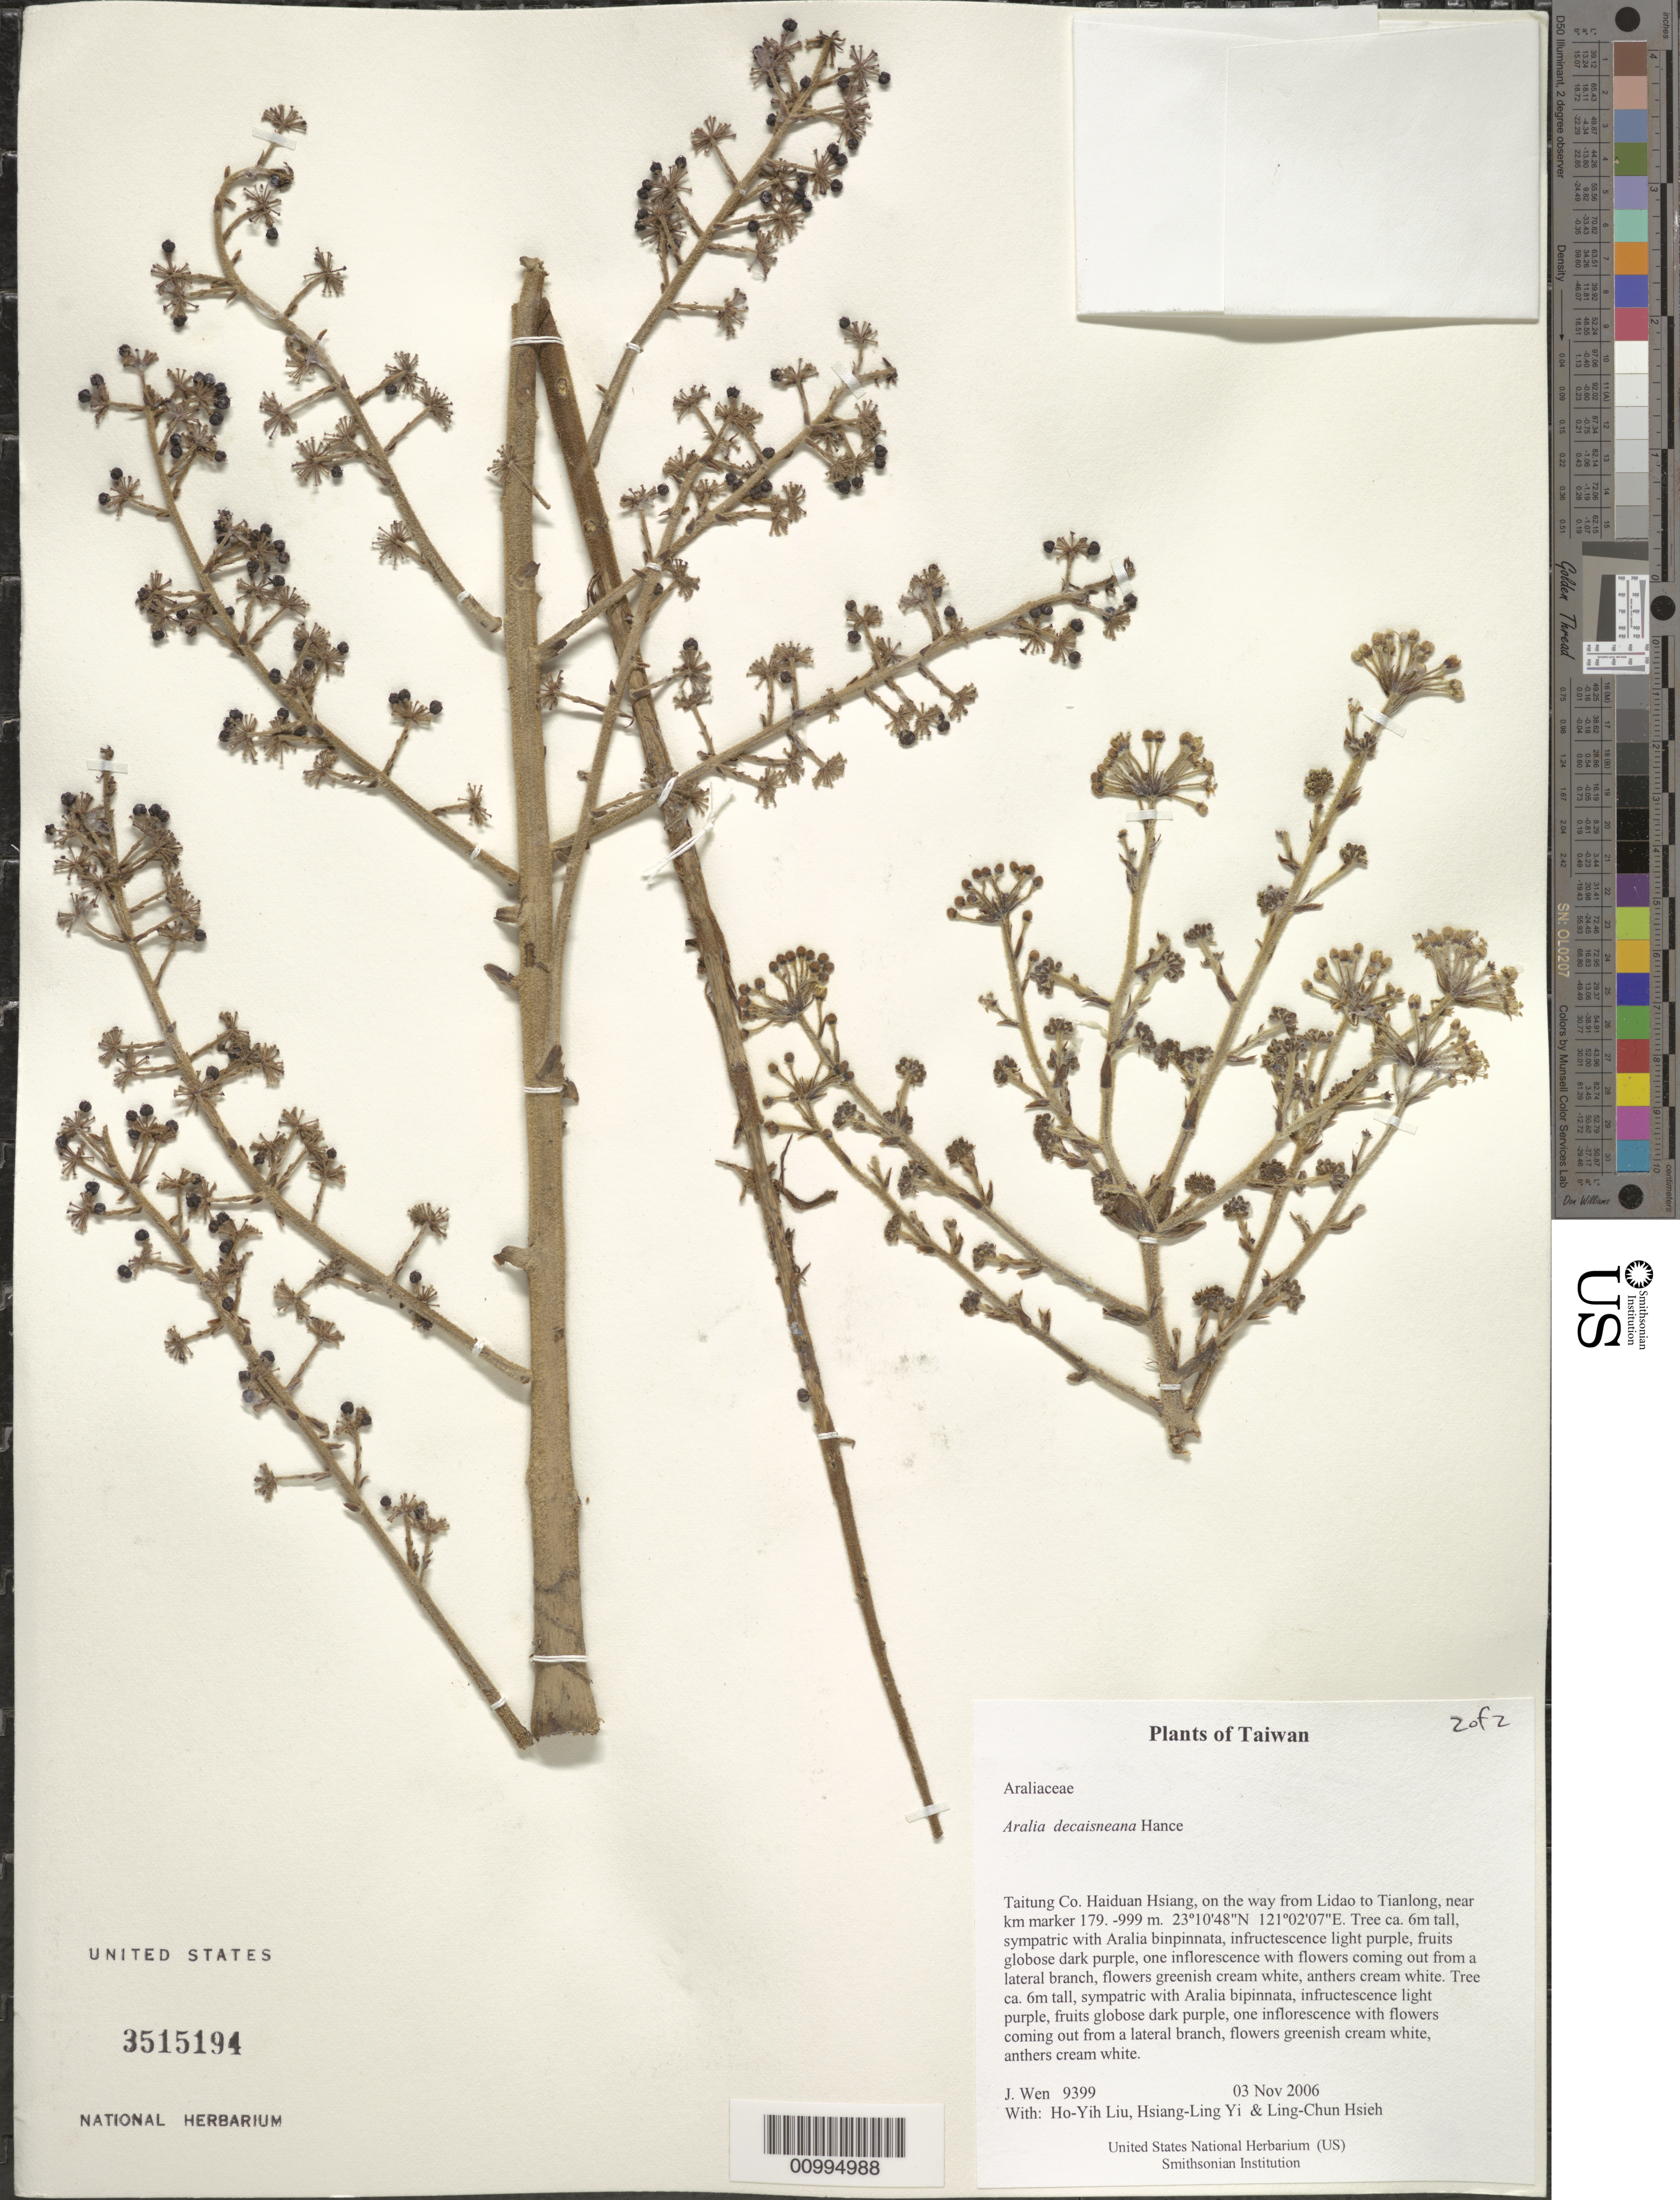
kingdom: Plantae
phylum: Tracheophyta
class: Magnoliopsida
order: Apiales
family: Araliaceae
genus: Aralia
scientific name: Aralia decaisneana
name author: Hance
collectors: J. Wen, H. Liu, H. l. Yi & L. Hsieh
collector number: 9399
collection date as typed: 03 Nov 2006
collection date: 2006-11-03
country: Taiwan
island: Taiwan [Formosa]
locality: Haiduan Hsiang, on the way from Lidao to Tianlong, near km marker 179.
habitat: Sympatric with Aralia binpinnata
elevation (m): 999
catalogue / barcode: US 3515194